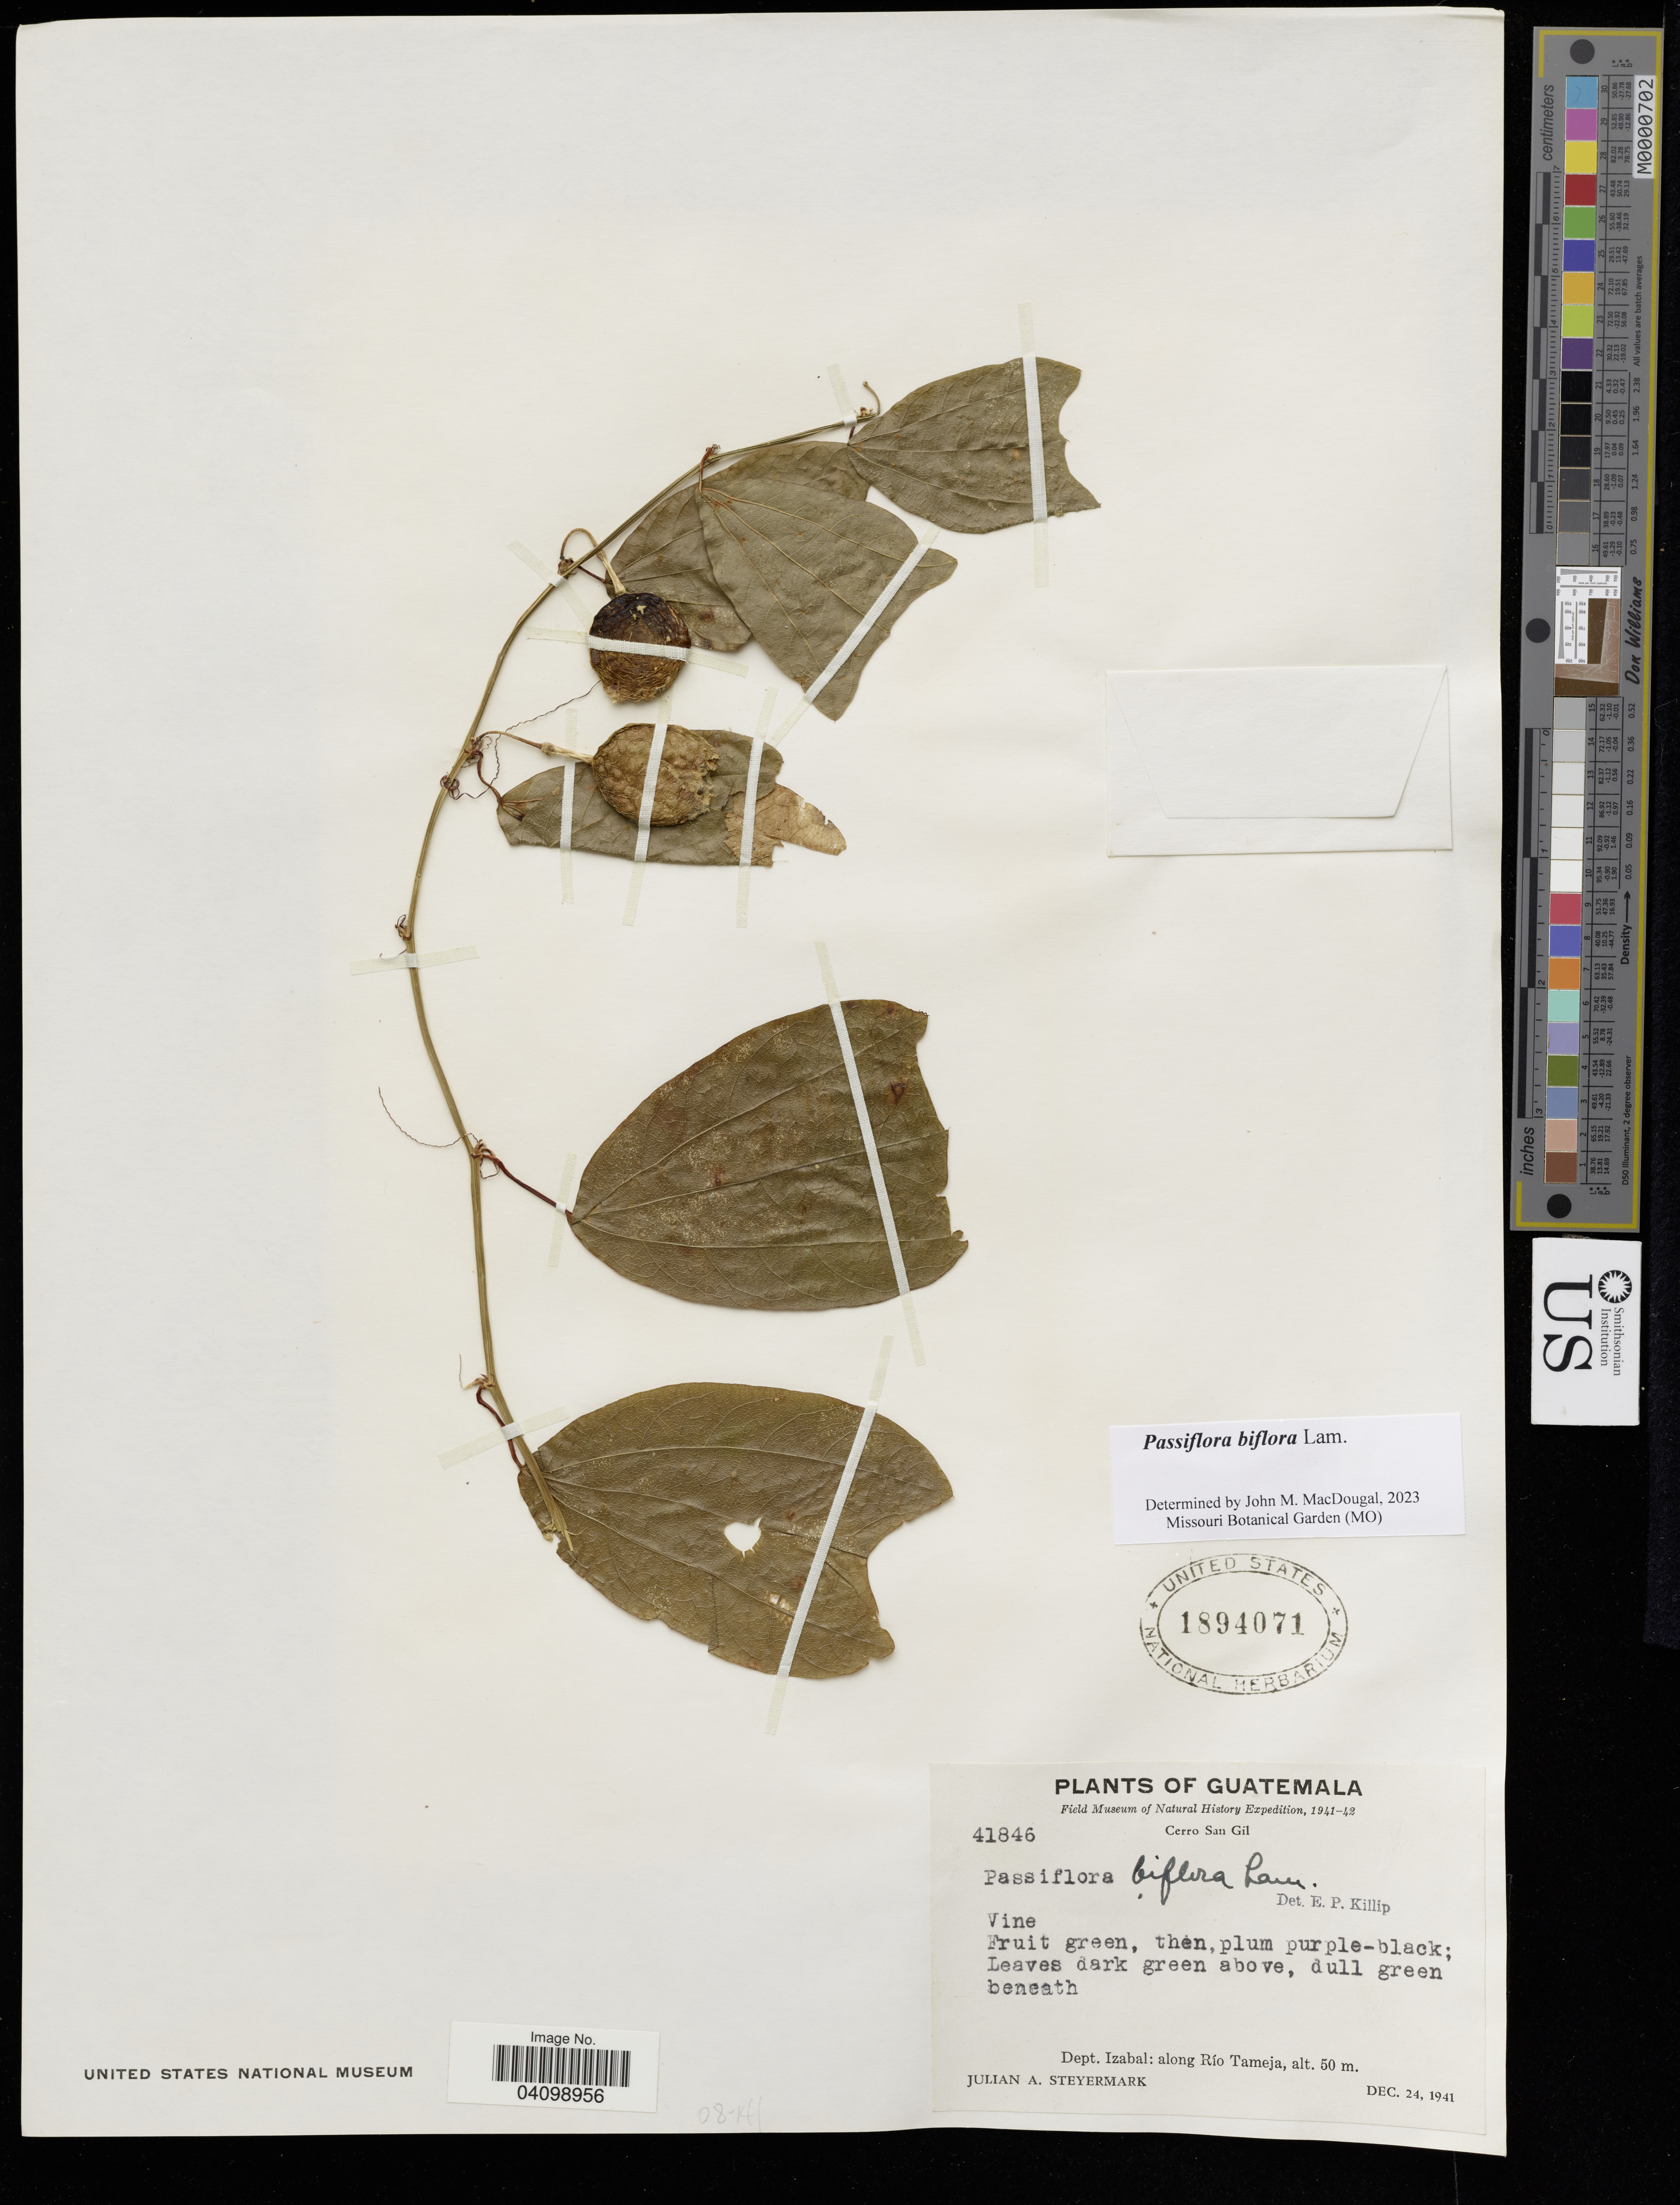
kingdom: Plantae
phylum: Tracheophyta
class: Magnoliopsida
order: Malpighiales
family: Passifloraceae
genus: Passiflora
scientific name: Passiflora biflora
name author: Lam.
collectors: J. Steyermark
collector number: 41846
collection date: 1941-12-24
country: Guatemala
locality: Dept. Izabal: along Río Tameja.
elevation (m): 50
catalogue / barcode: US 1894071